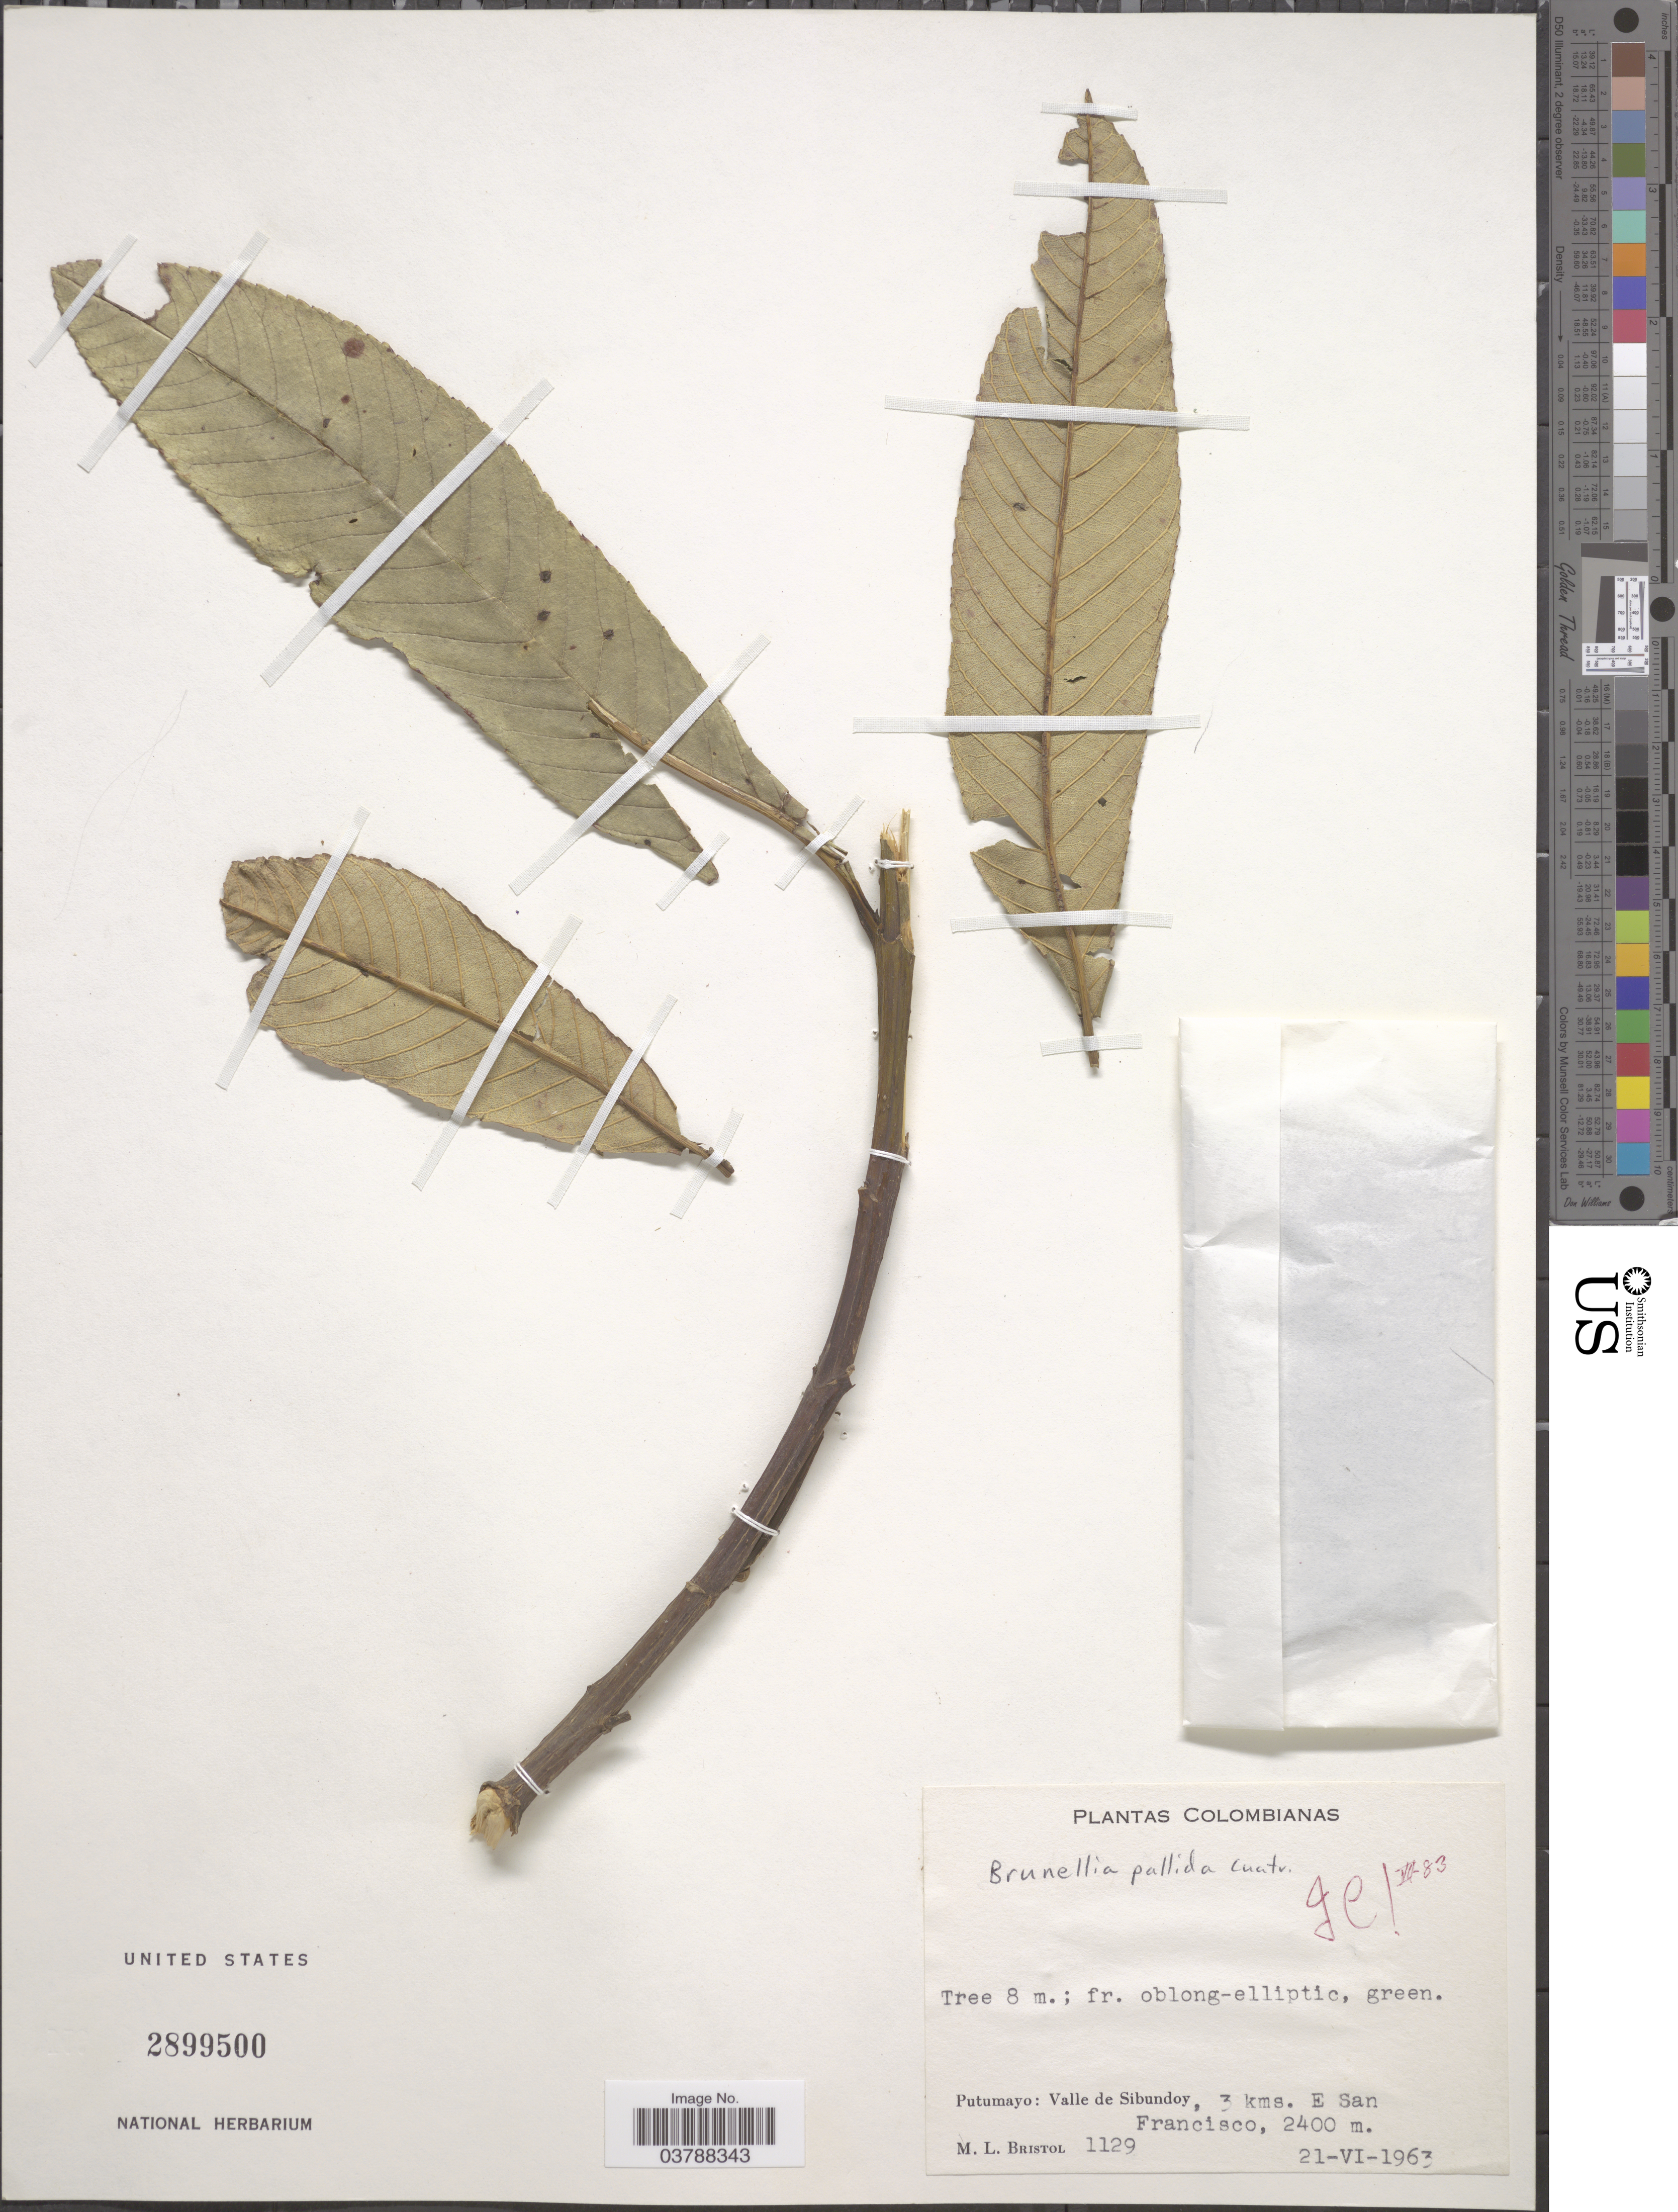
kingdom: Plantae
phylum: Tracheophyta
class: Magnoliopsida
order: Oxalidales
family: Brunelliaceae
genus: Brunellia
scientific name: Brunellia pallida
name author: Cuatrec.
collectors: M. L. Bristol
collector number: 1129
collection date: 1963-06-21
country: Colombia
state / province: Putumayo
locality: Valle de Sibundoy, 3 kms. E San Francisco.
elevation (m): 2400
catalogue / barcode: US 2899500